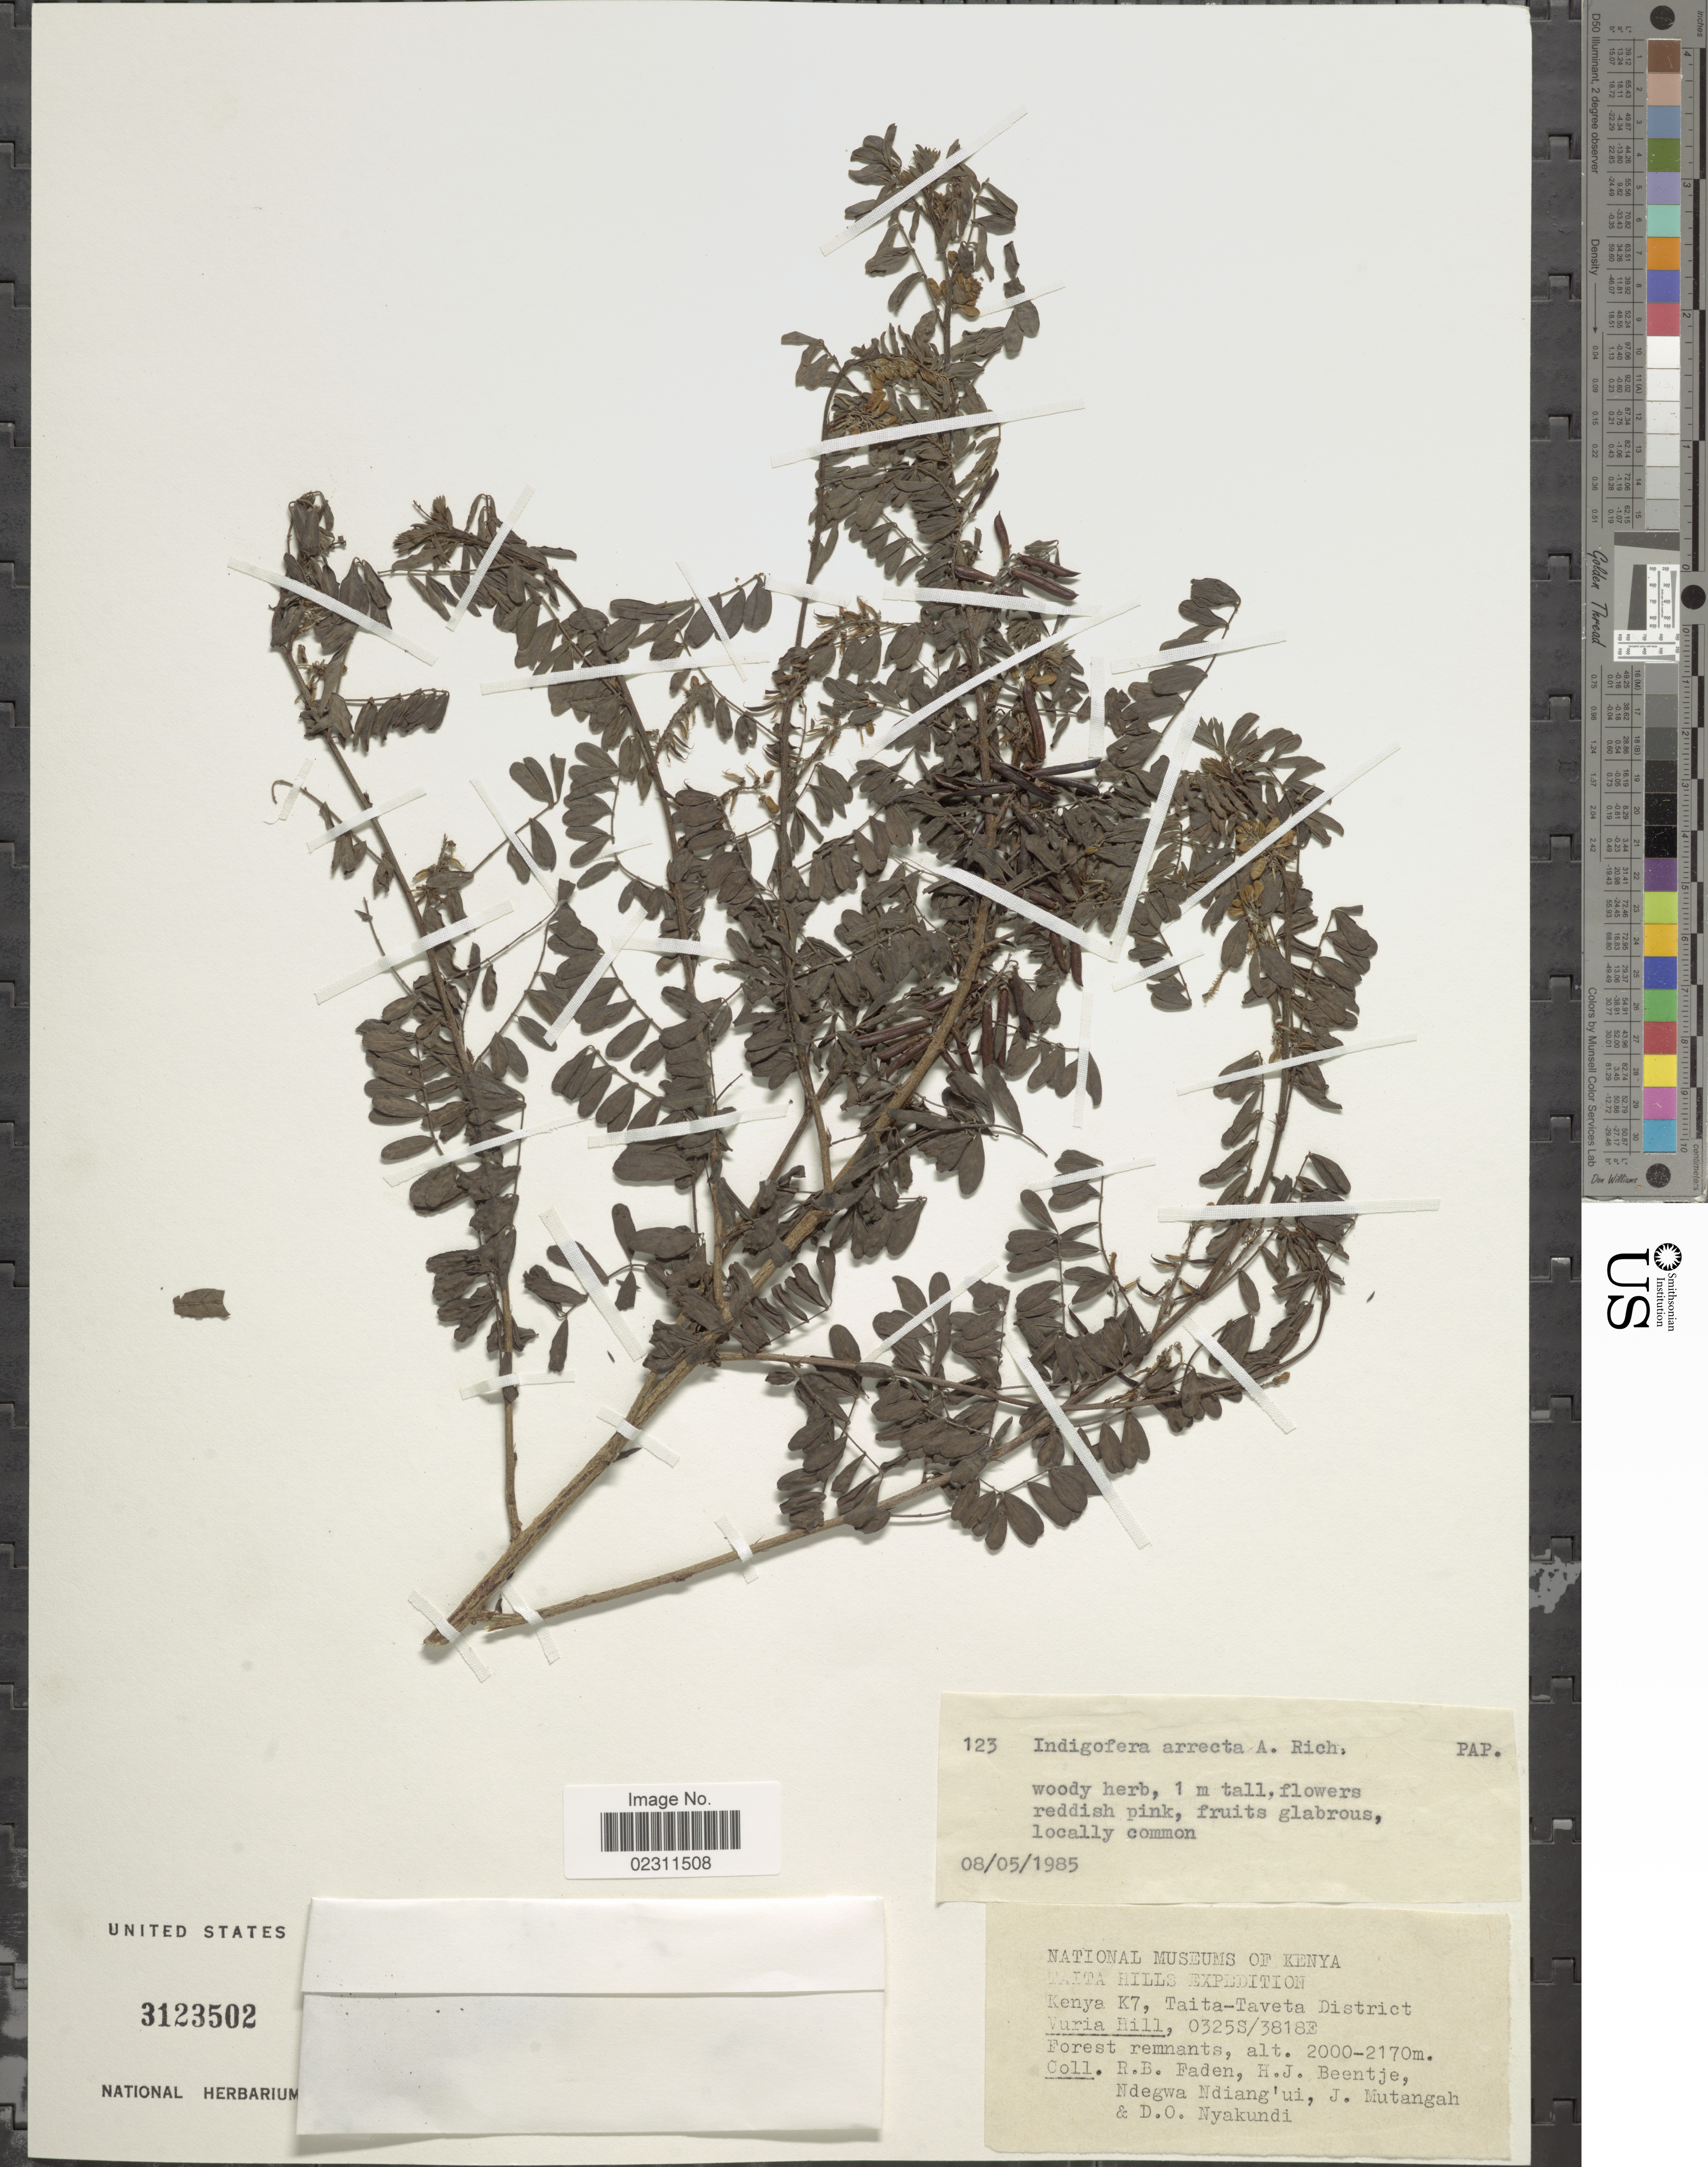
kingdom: Plantae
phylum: Tracheophyta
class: Magnoliopsida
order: Fabales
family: Fabaceae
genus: Indigofera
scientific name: Indigofera arrecta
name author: Hochst. ex A. Rich.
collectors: R. B. Faden, H. J. Beentje, Ndegwa Ndiang'ui, J. Mutangah & D. Nyakundi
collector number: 123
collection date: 1985-05-08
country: Kenya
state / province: Taita Taveta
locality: Kenya K7, Taita-Taveta District Vuria Hill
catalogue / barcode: US 3123502